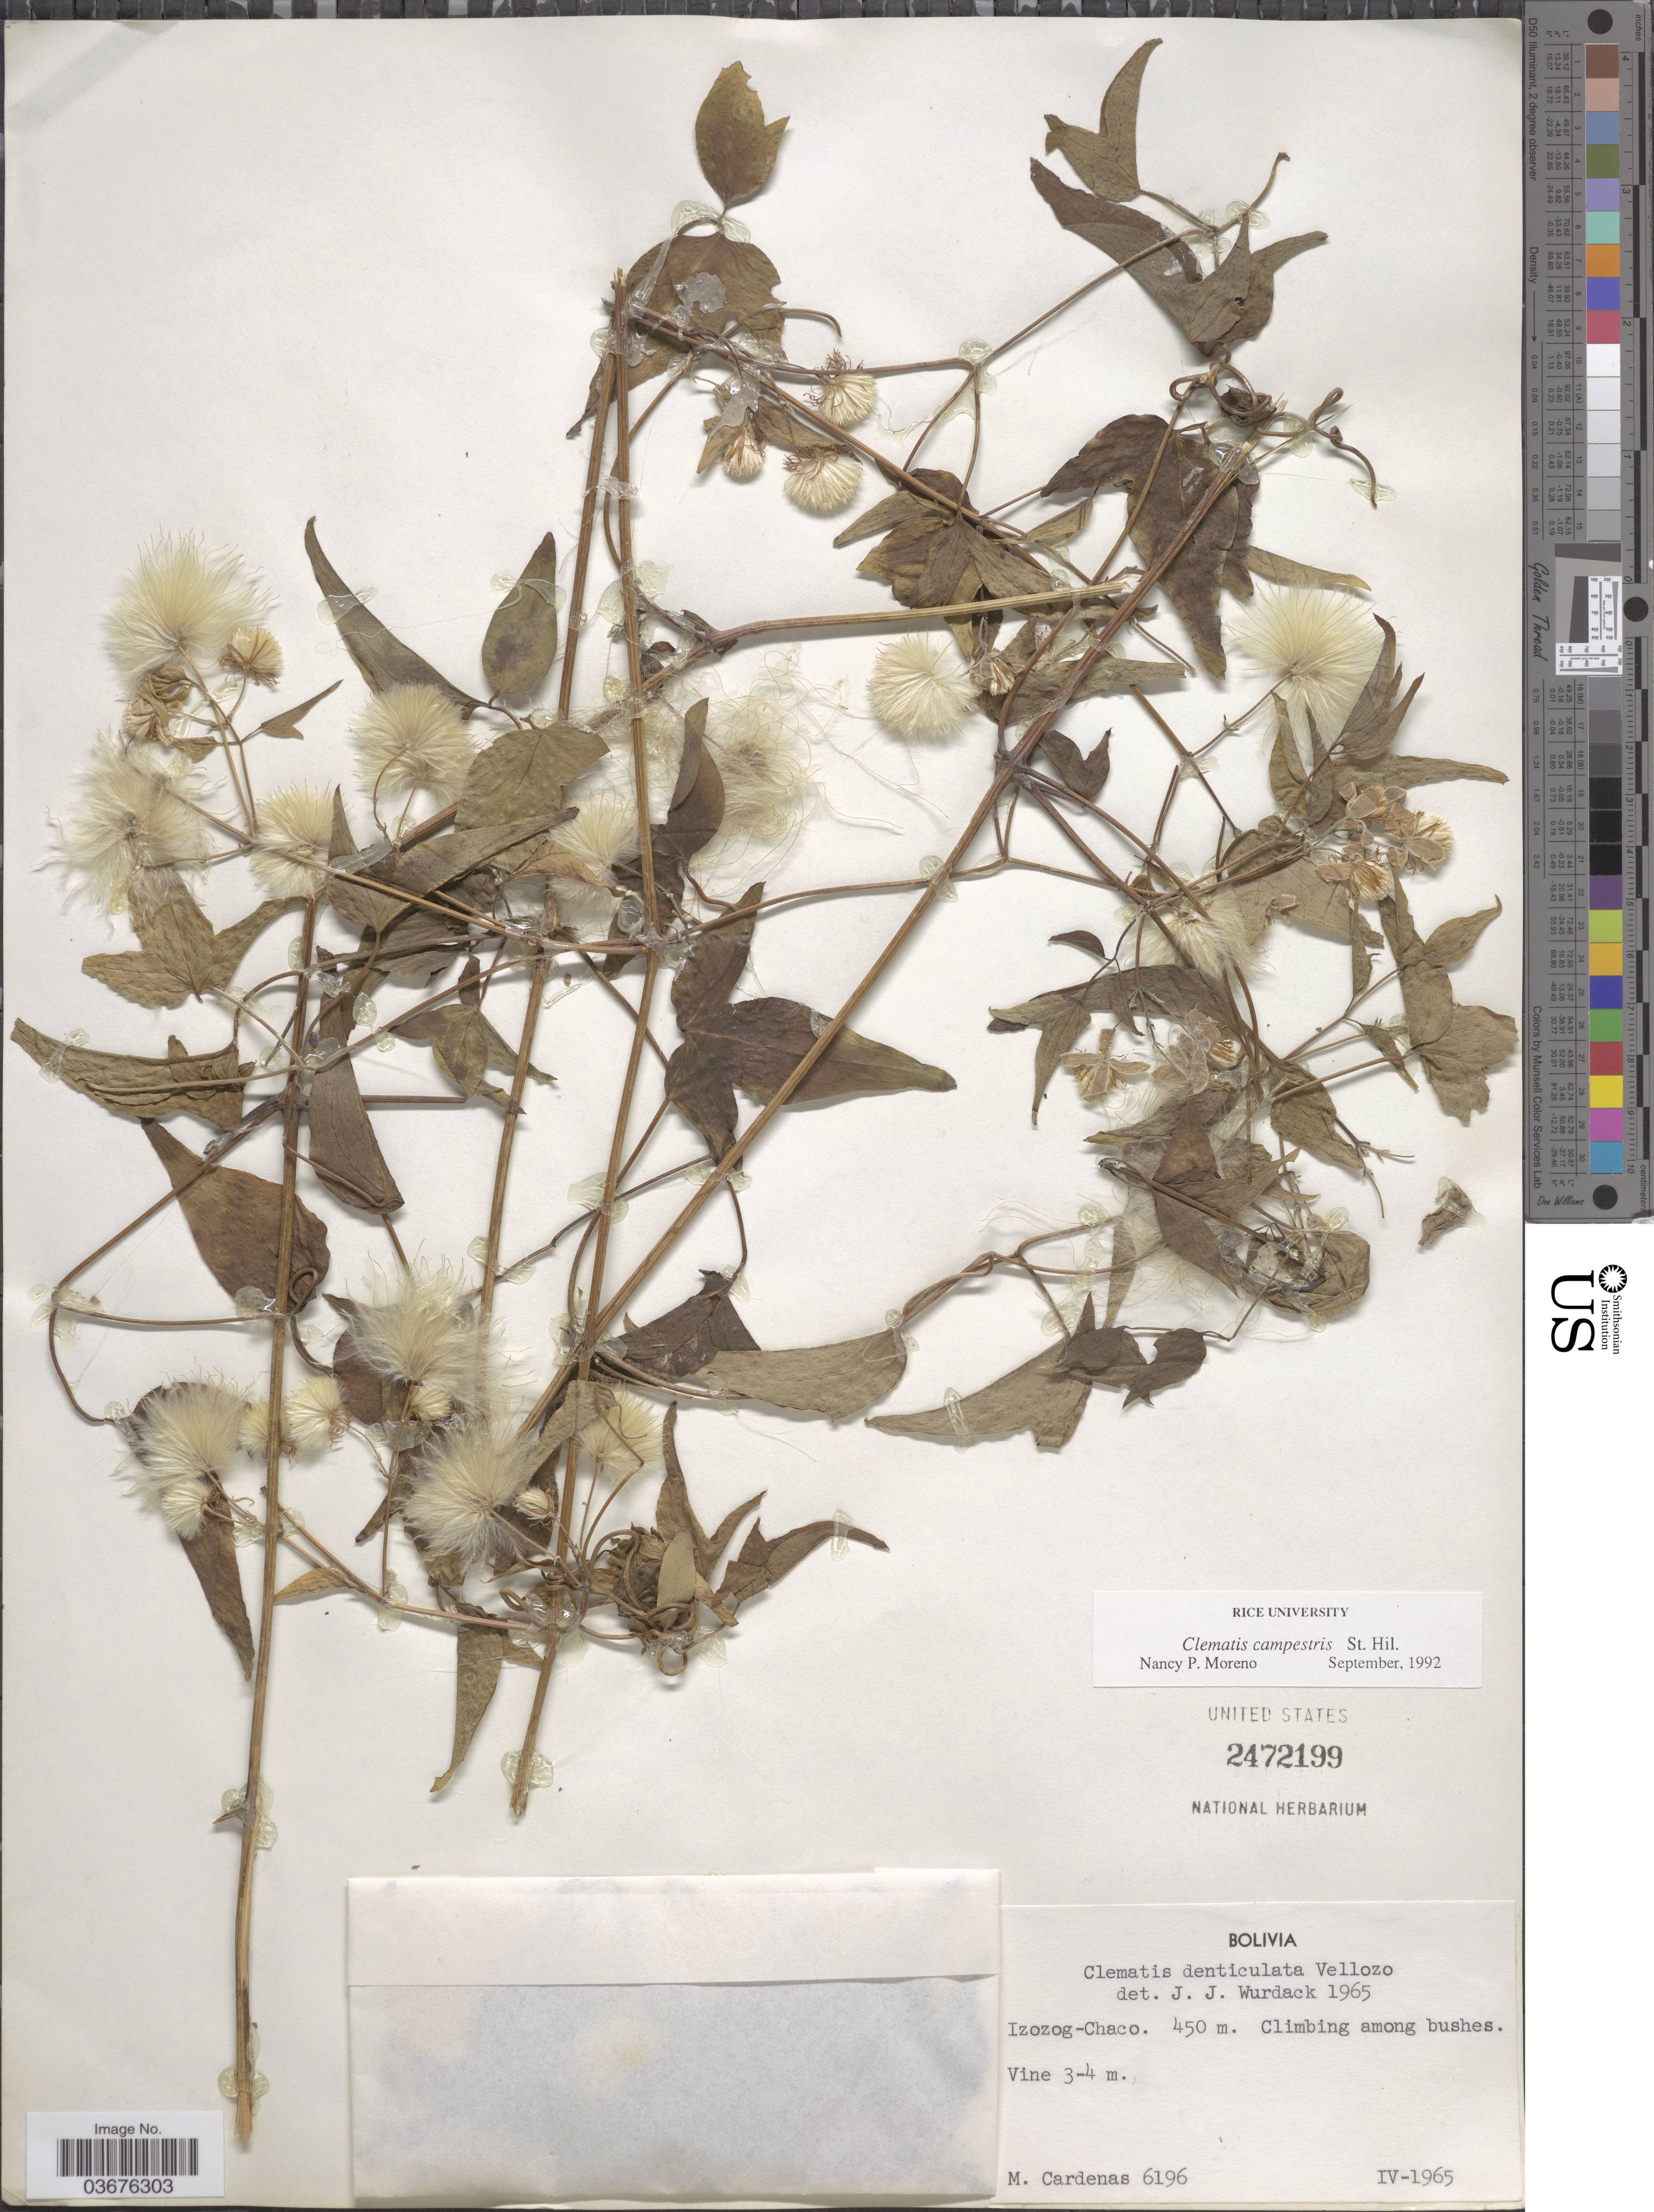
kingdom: Plantae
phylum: Tracheophyta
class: Magnoliopsida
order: Ranunculales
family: Ranunculaceae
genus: Clematis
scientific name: Clematis campestris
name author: A. St.-Hil.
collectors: M. Cárdenas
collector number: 6196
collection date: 1965-04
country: Bolivia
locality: Izozog-Chaco.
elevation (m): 450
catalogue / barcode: US 2472199